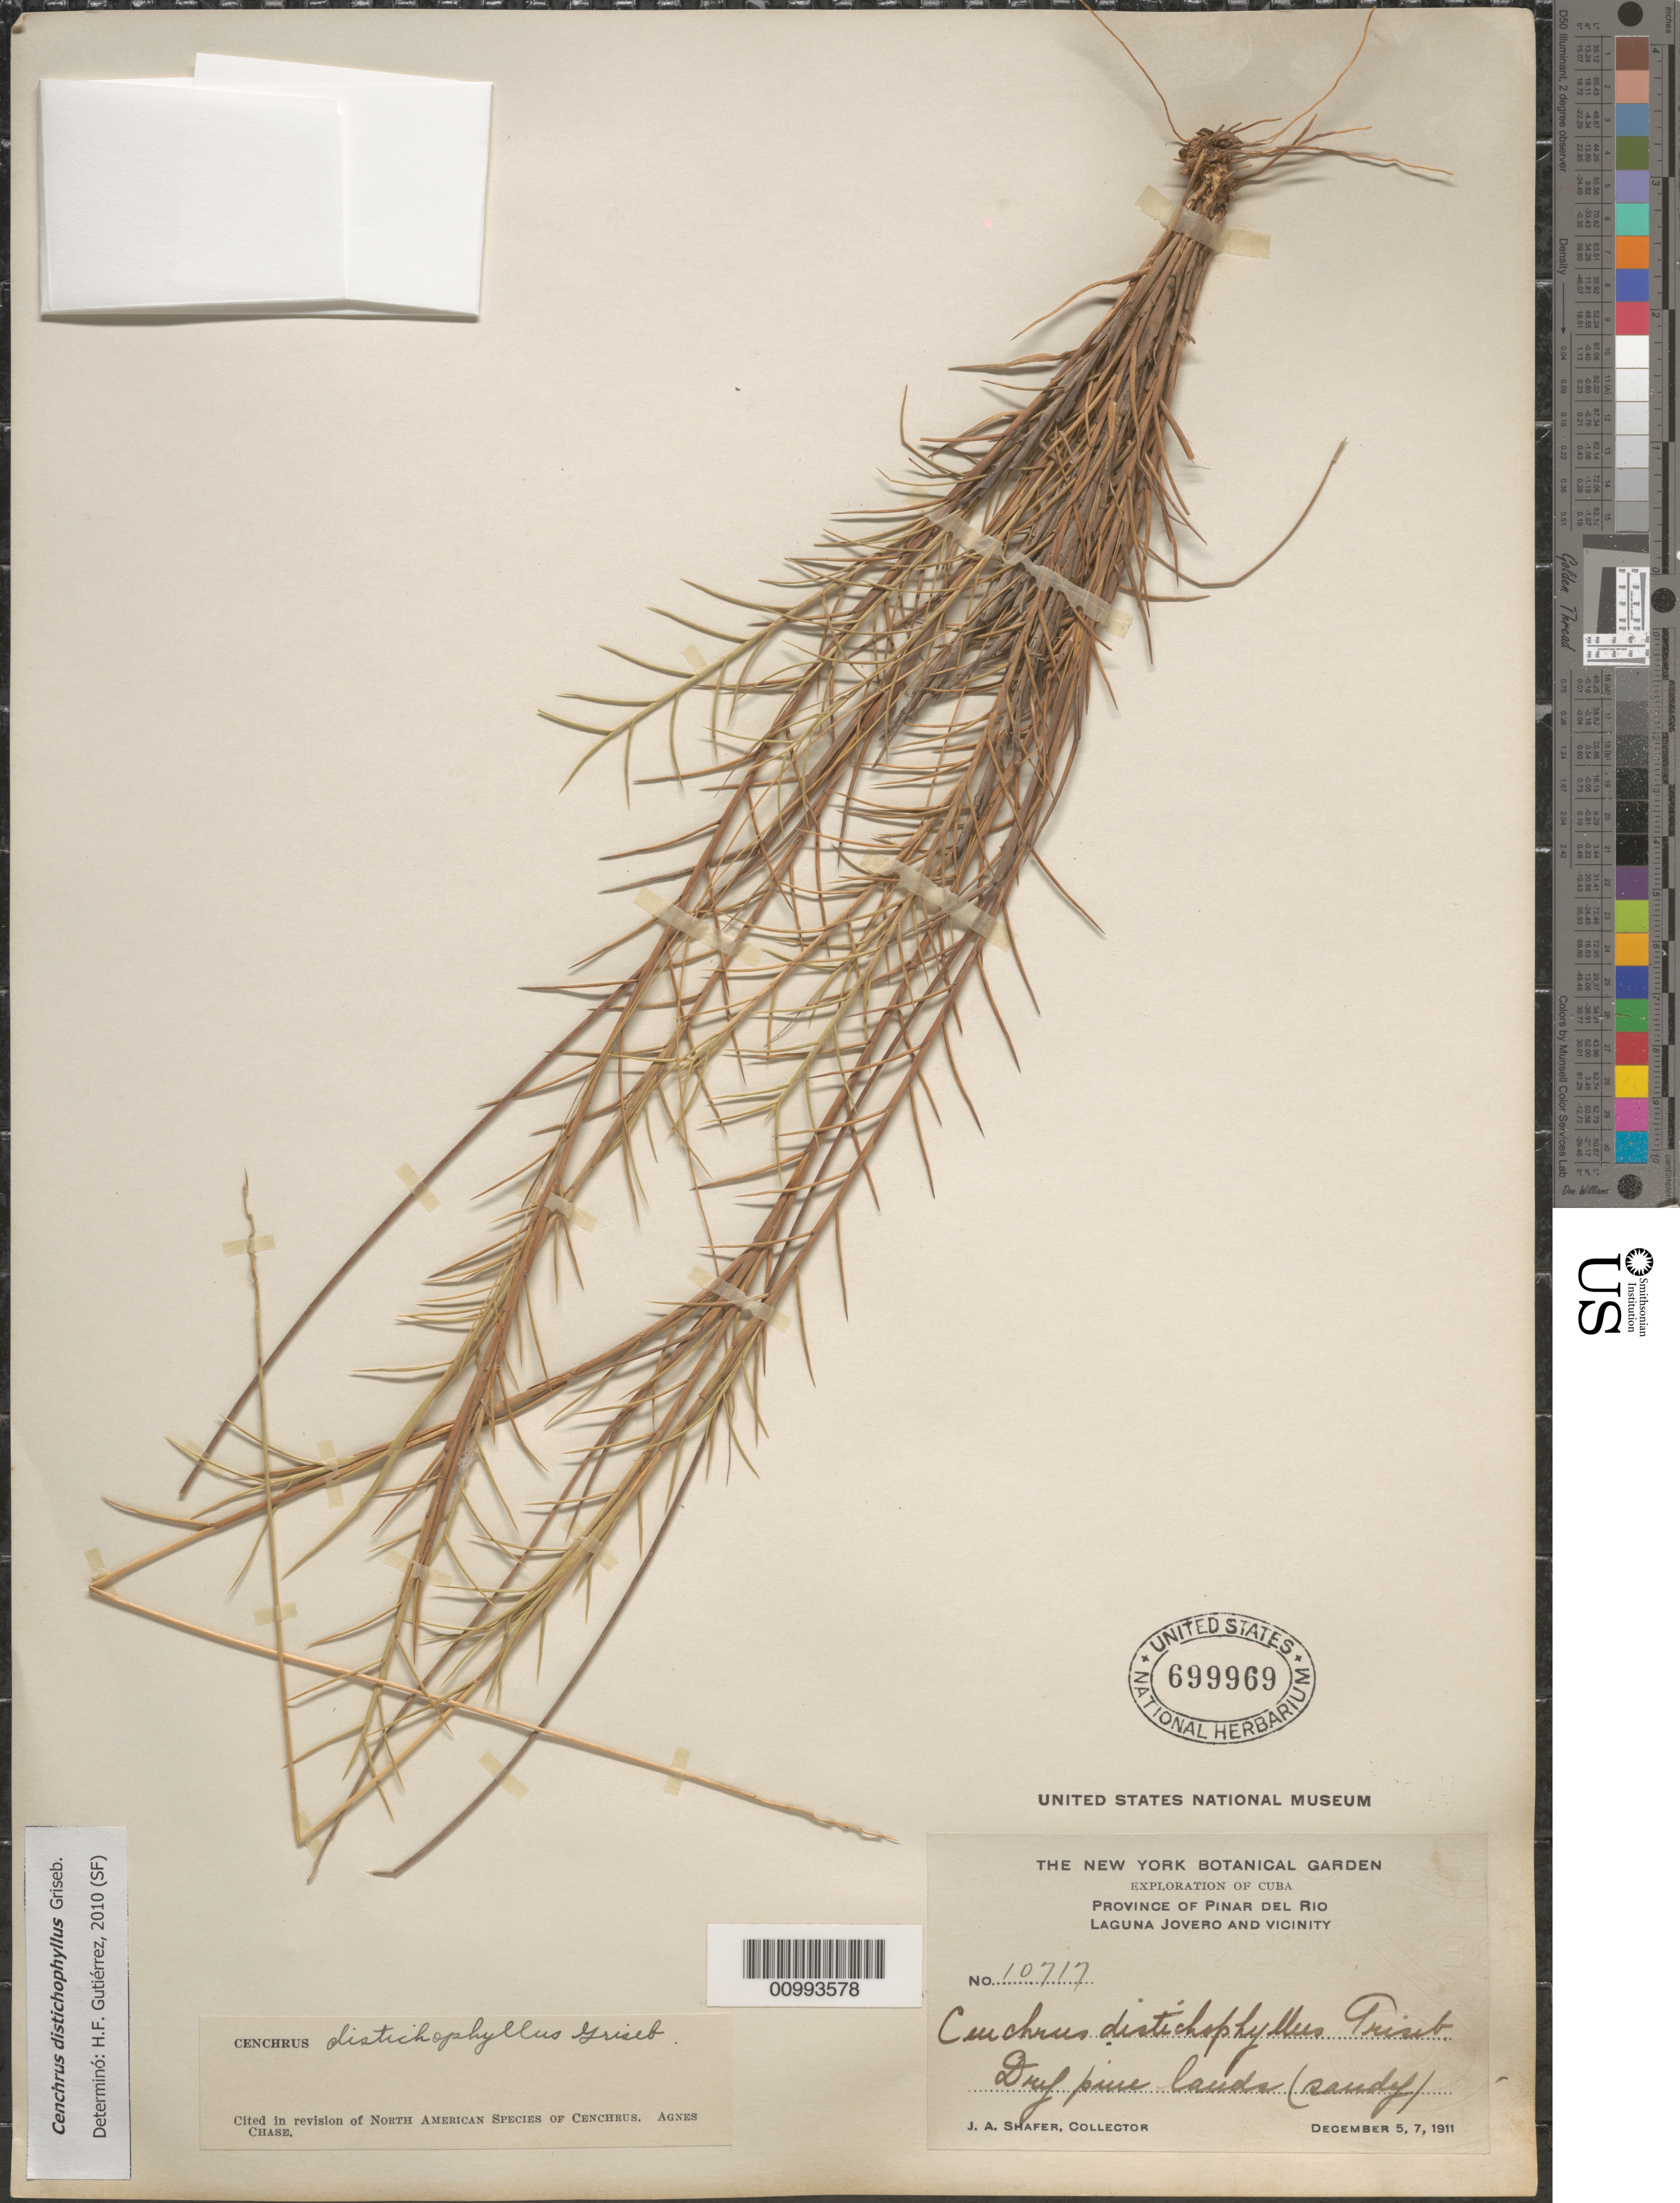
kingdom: Plantae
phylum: Tracheophyta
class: Liliopsida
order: Poales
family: Poaceae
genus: Cenchrus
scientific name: Cenchrus distichophyllus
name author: Griseb.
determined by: Gutiérrez, H. F.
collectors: J. A. Shafer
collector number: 10717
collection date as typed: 05 Dec 1911 to 07 Dec 1911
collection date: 1911-12-05/1911-12-07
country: Cuba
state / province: Pinar del Rio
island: Cuba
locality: Laguna Jovero and Vicinity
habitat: Dry pine lands (sandy)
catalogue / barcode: US 699969